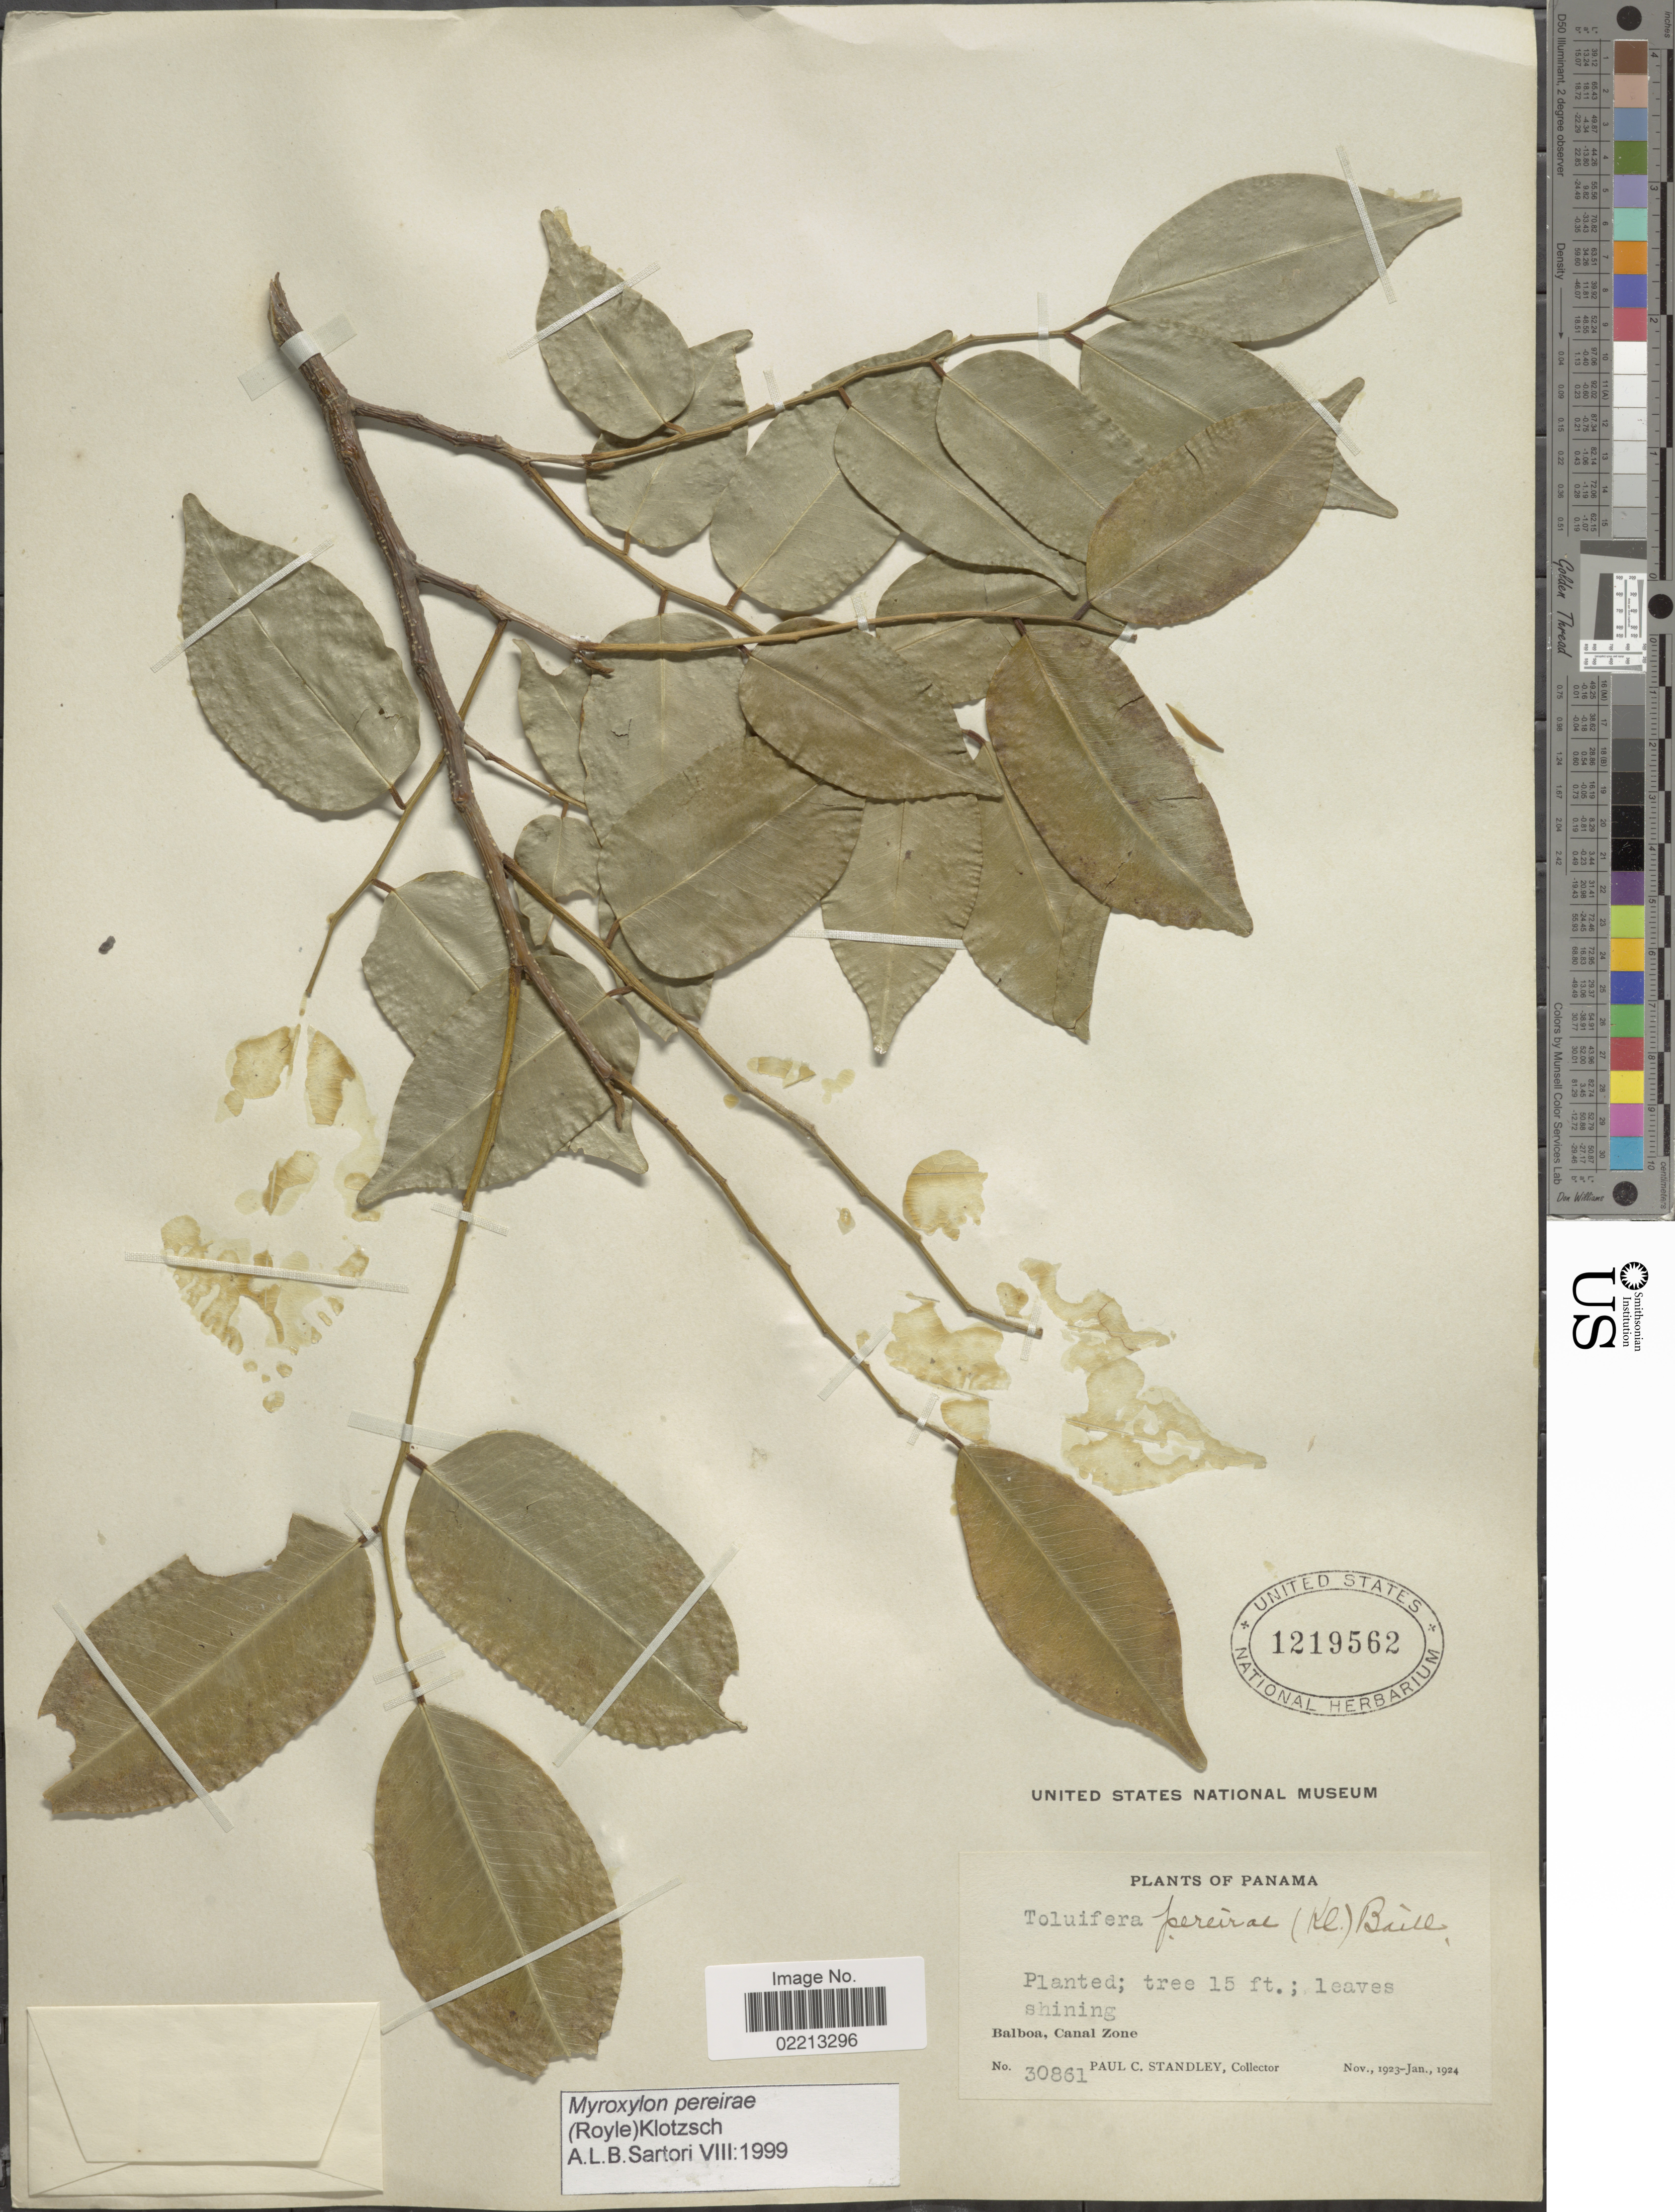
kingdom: Plantae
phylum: Tracheophyta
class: Magnoliopsida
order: Fabales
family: Fabaceae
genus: Myroxylon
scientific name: Myroxylon pereirae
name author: (Royle) Klotzsch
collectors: P. C. Standley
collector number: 30861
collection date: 1923-11/1924-01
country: Panama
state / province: Colón / Panamá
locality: Balboa, Canal Zone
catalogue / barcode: US 1219562